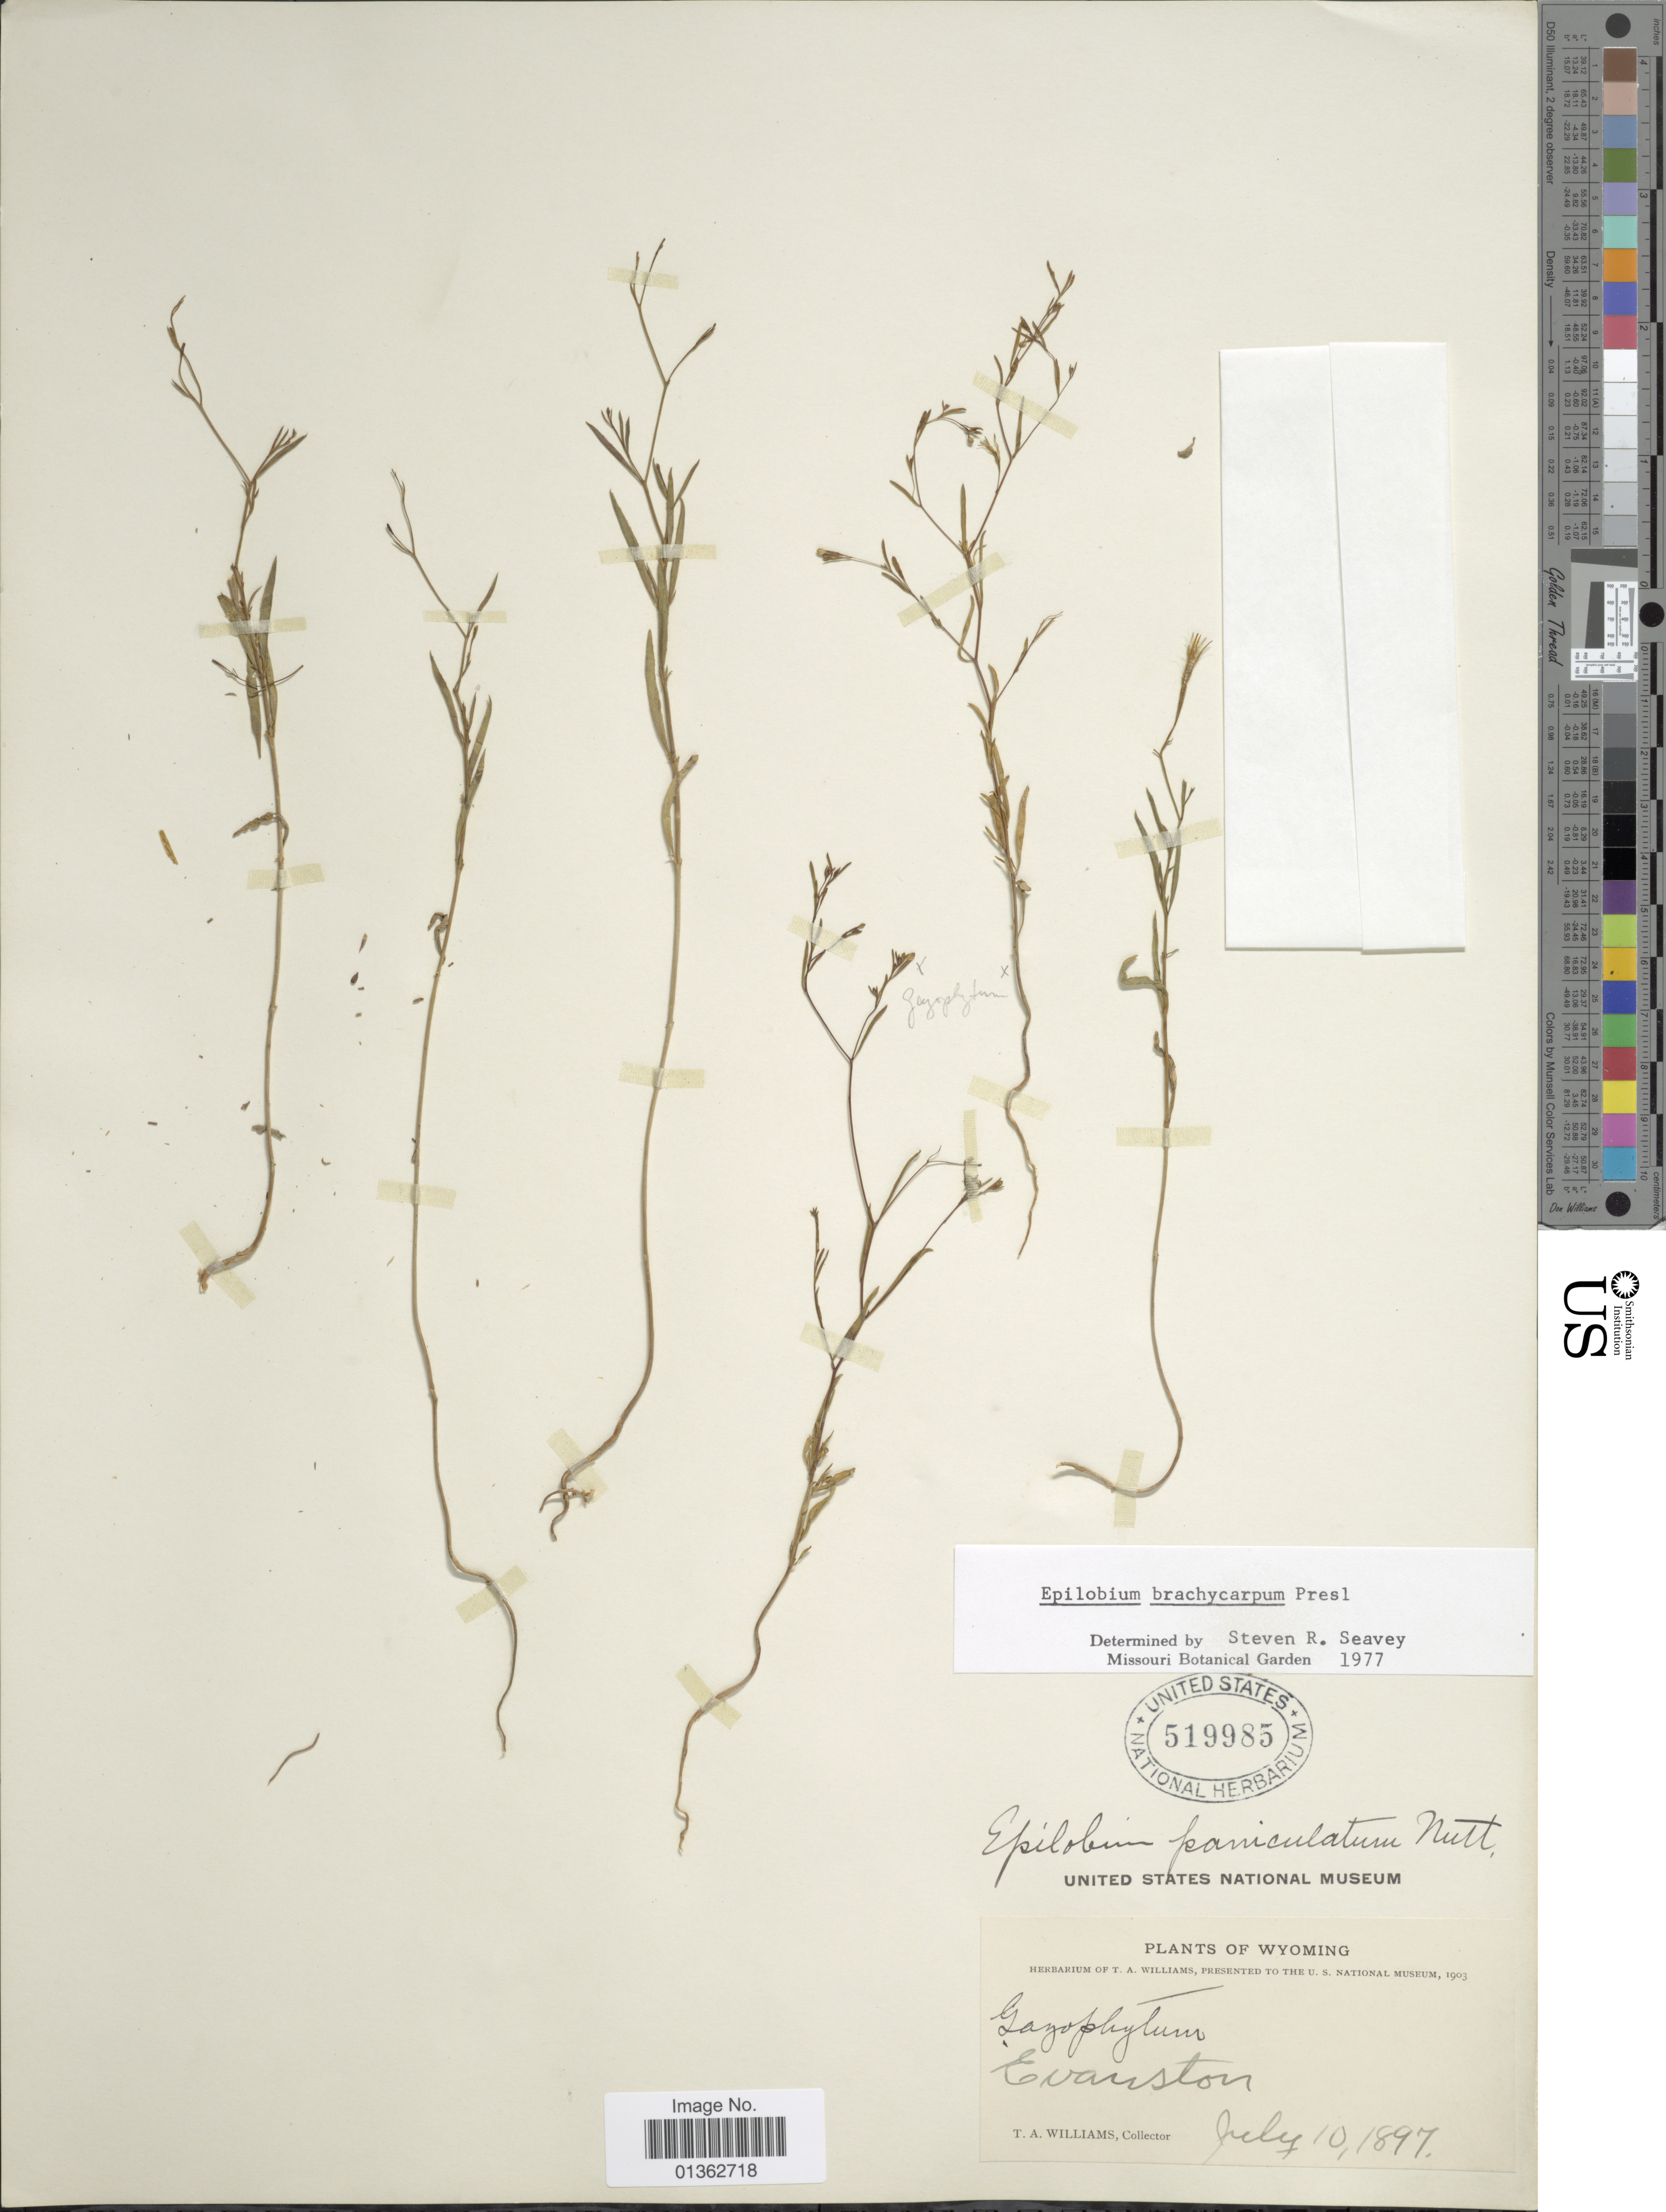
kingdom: Plantae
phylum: Tracheophyta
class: Magnoliopsida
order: Myrtales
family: Onagraceae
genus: Epilobium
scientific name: Epilobium brachycarpum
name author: C. Presl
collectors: T. A. Williams (herbarium)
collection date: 1897-07-10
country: United States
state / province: Wyoming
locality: Evanston.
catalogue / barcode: US 519985